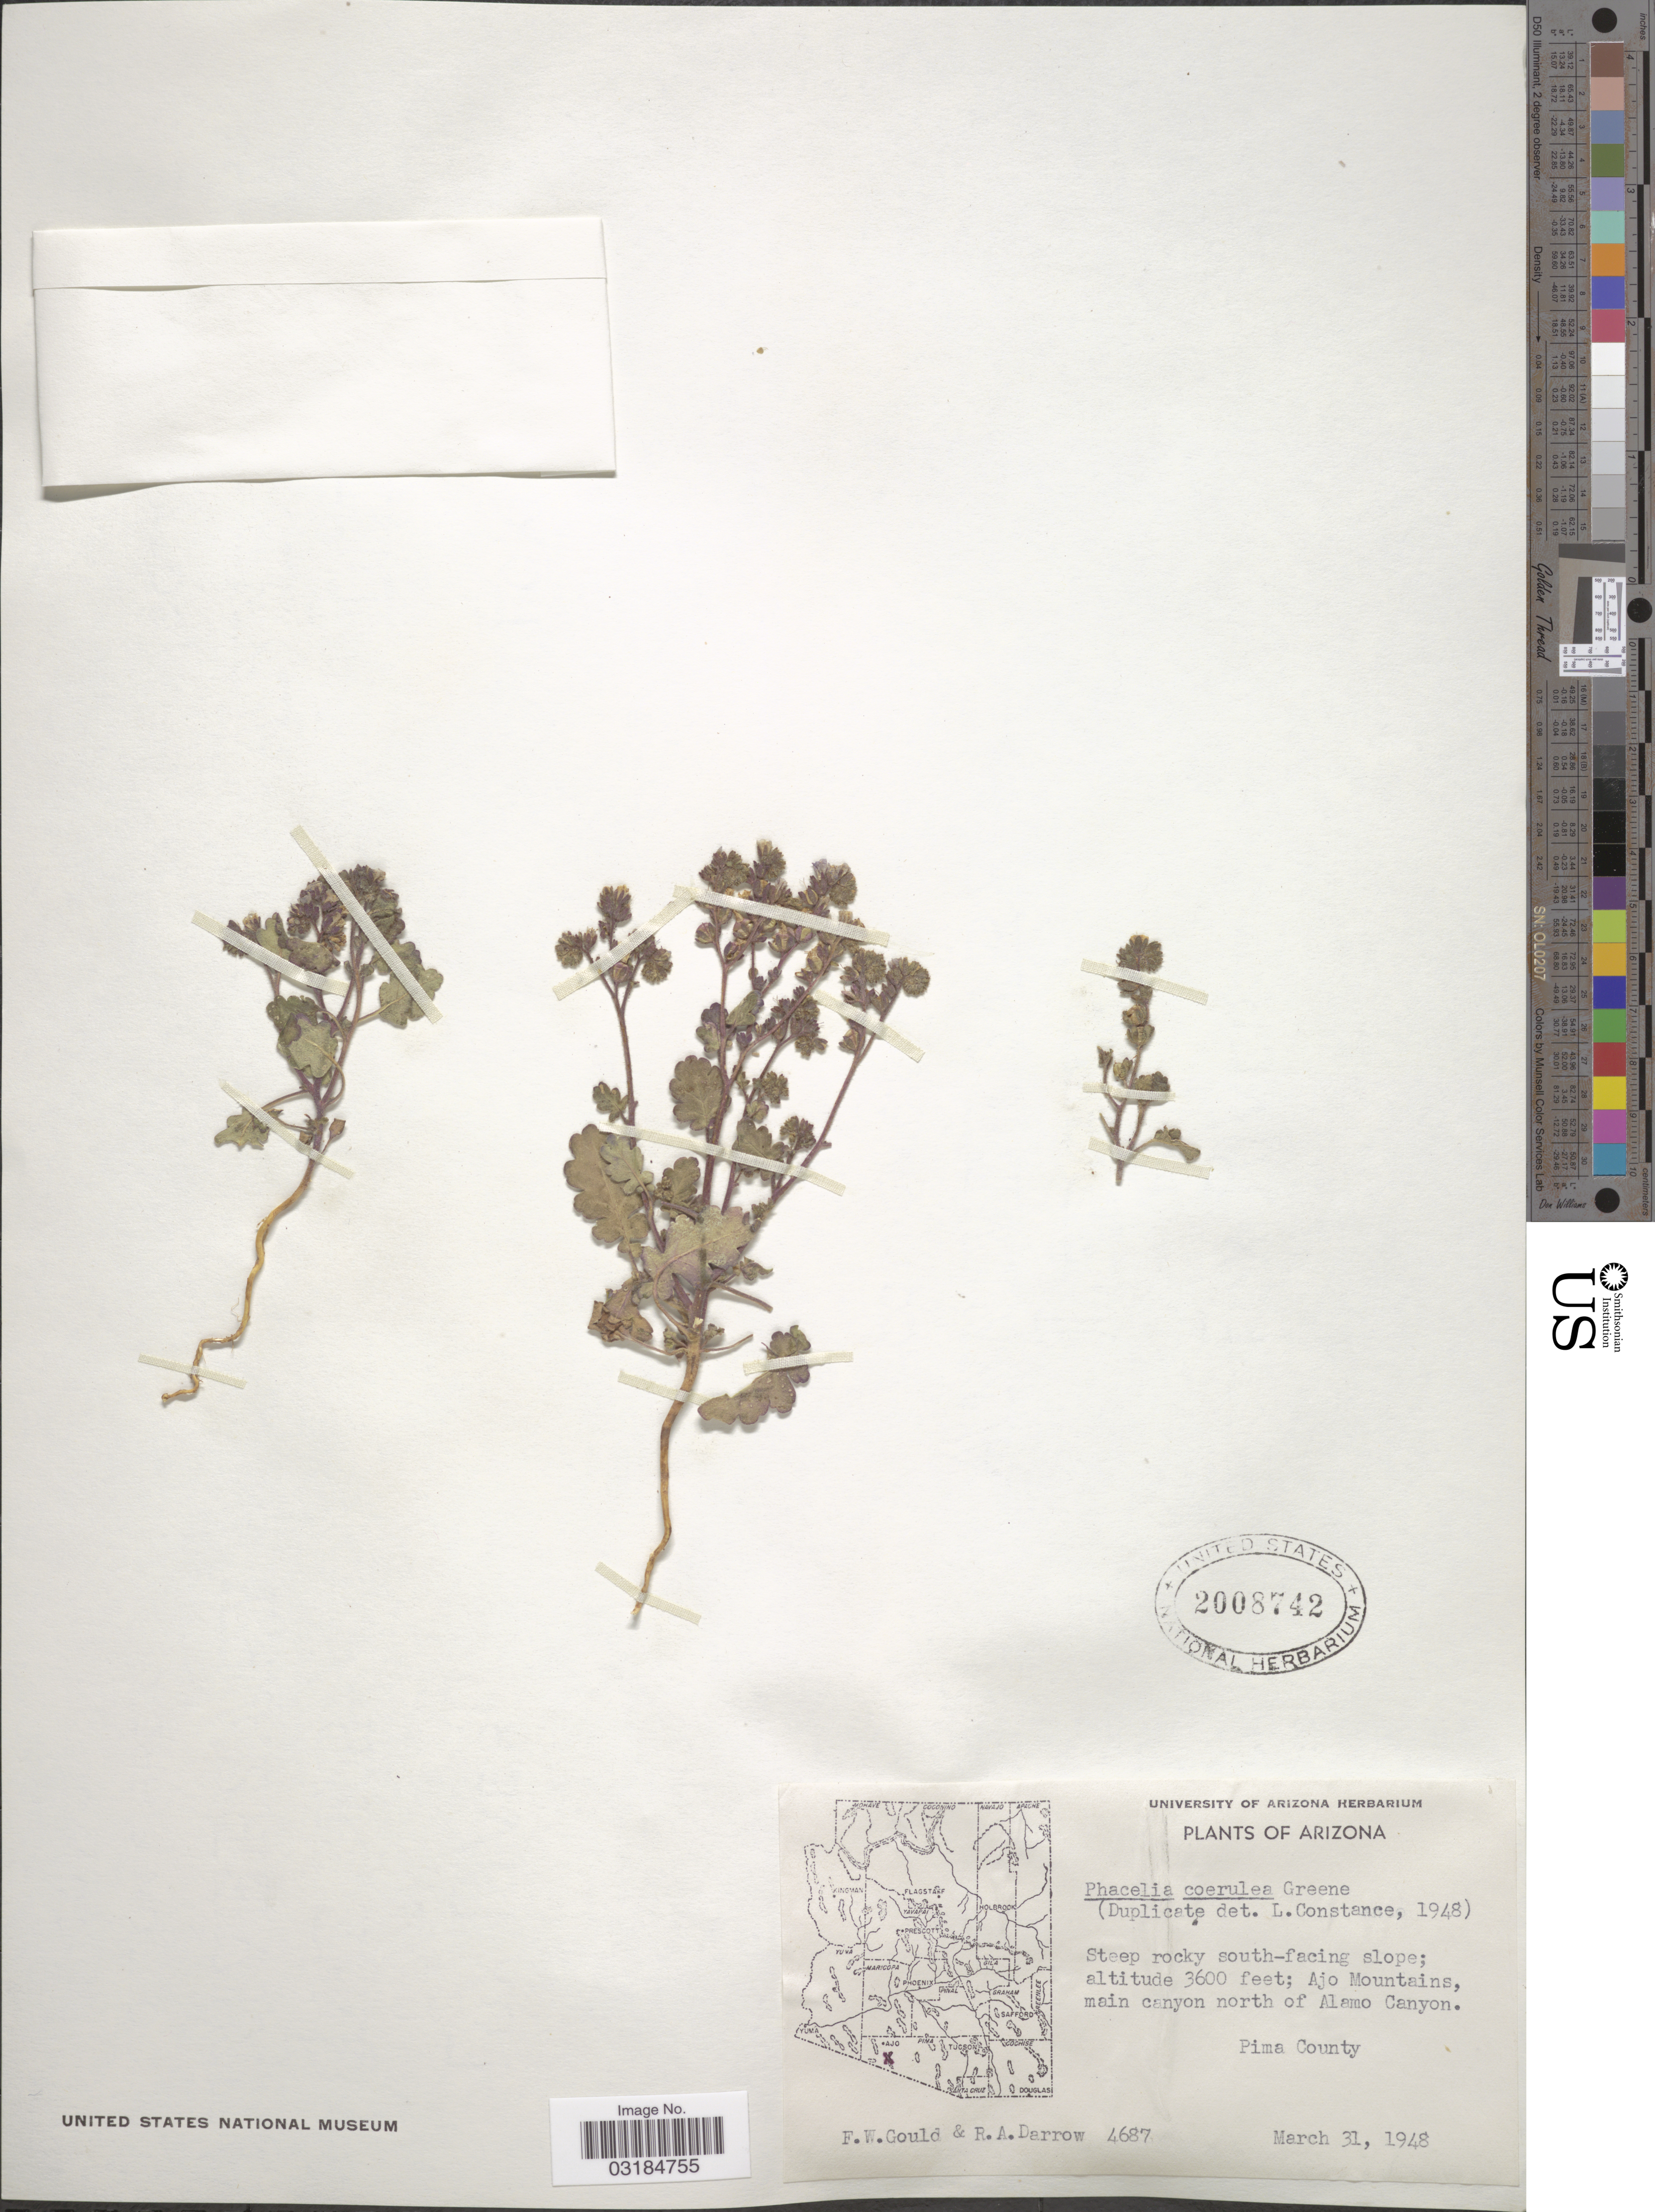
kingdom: Plantae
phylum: Tracheophyta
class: Magnoliopsida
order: Boraginales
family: Hydrophyllaceae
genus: Phacelia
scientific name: Phacelia caerulea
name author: Greene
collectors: F. W. Gould & R. A. Darrow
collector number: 4687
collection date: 1948-03-31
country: United States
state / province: Arizona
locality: Steep rocky south-facing slope; Ajo Mountains, main canyon north of Alamo Canyon, Pima County.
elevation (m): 1097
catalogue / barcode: US 2008742